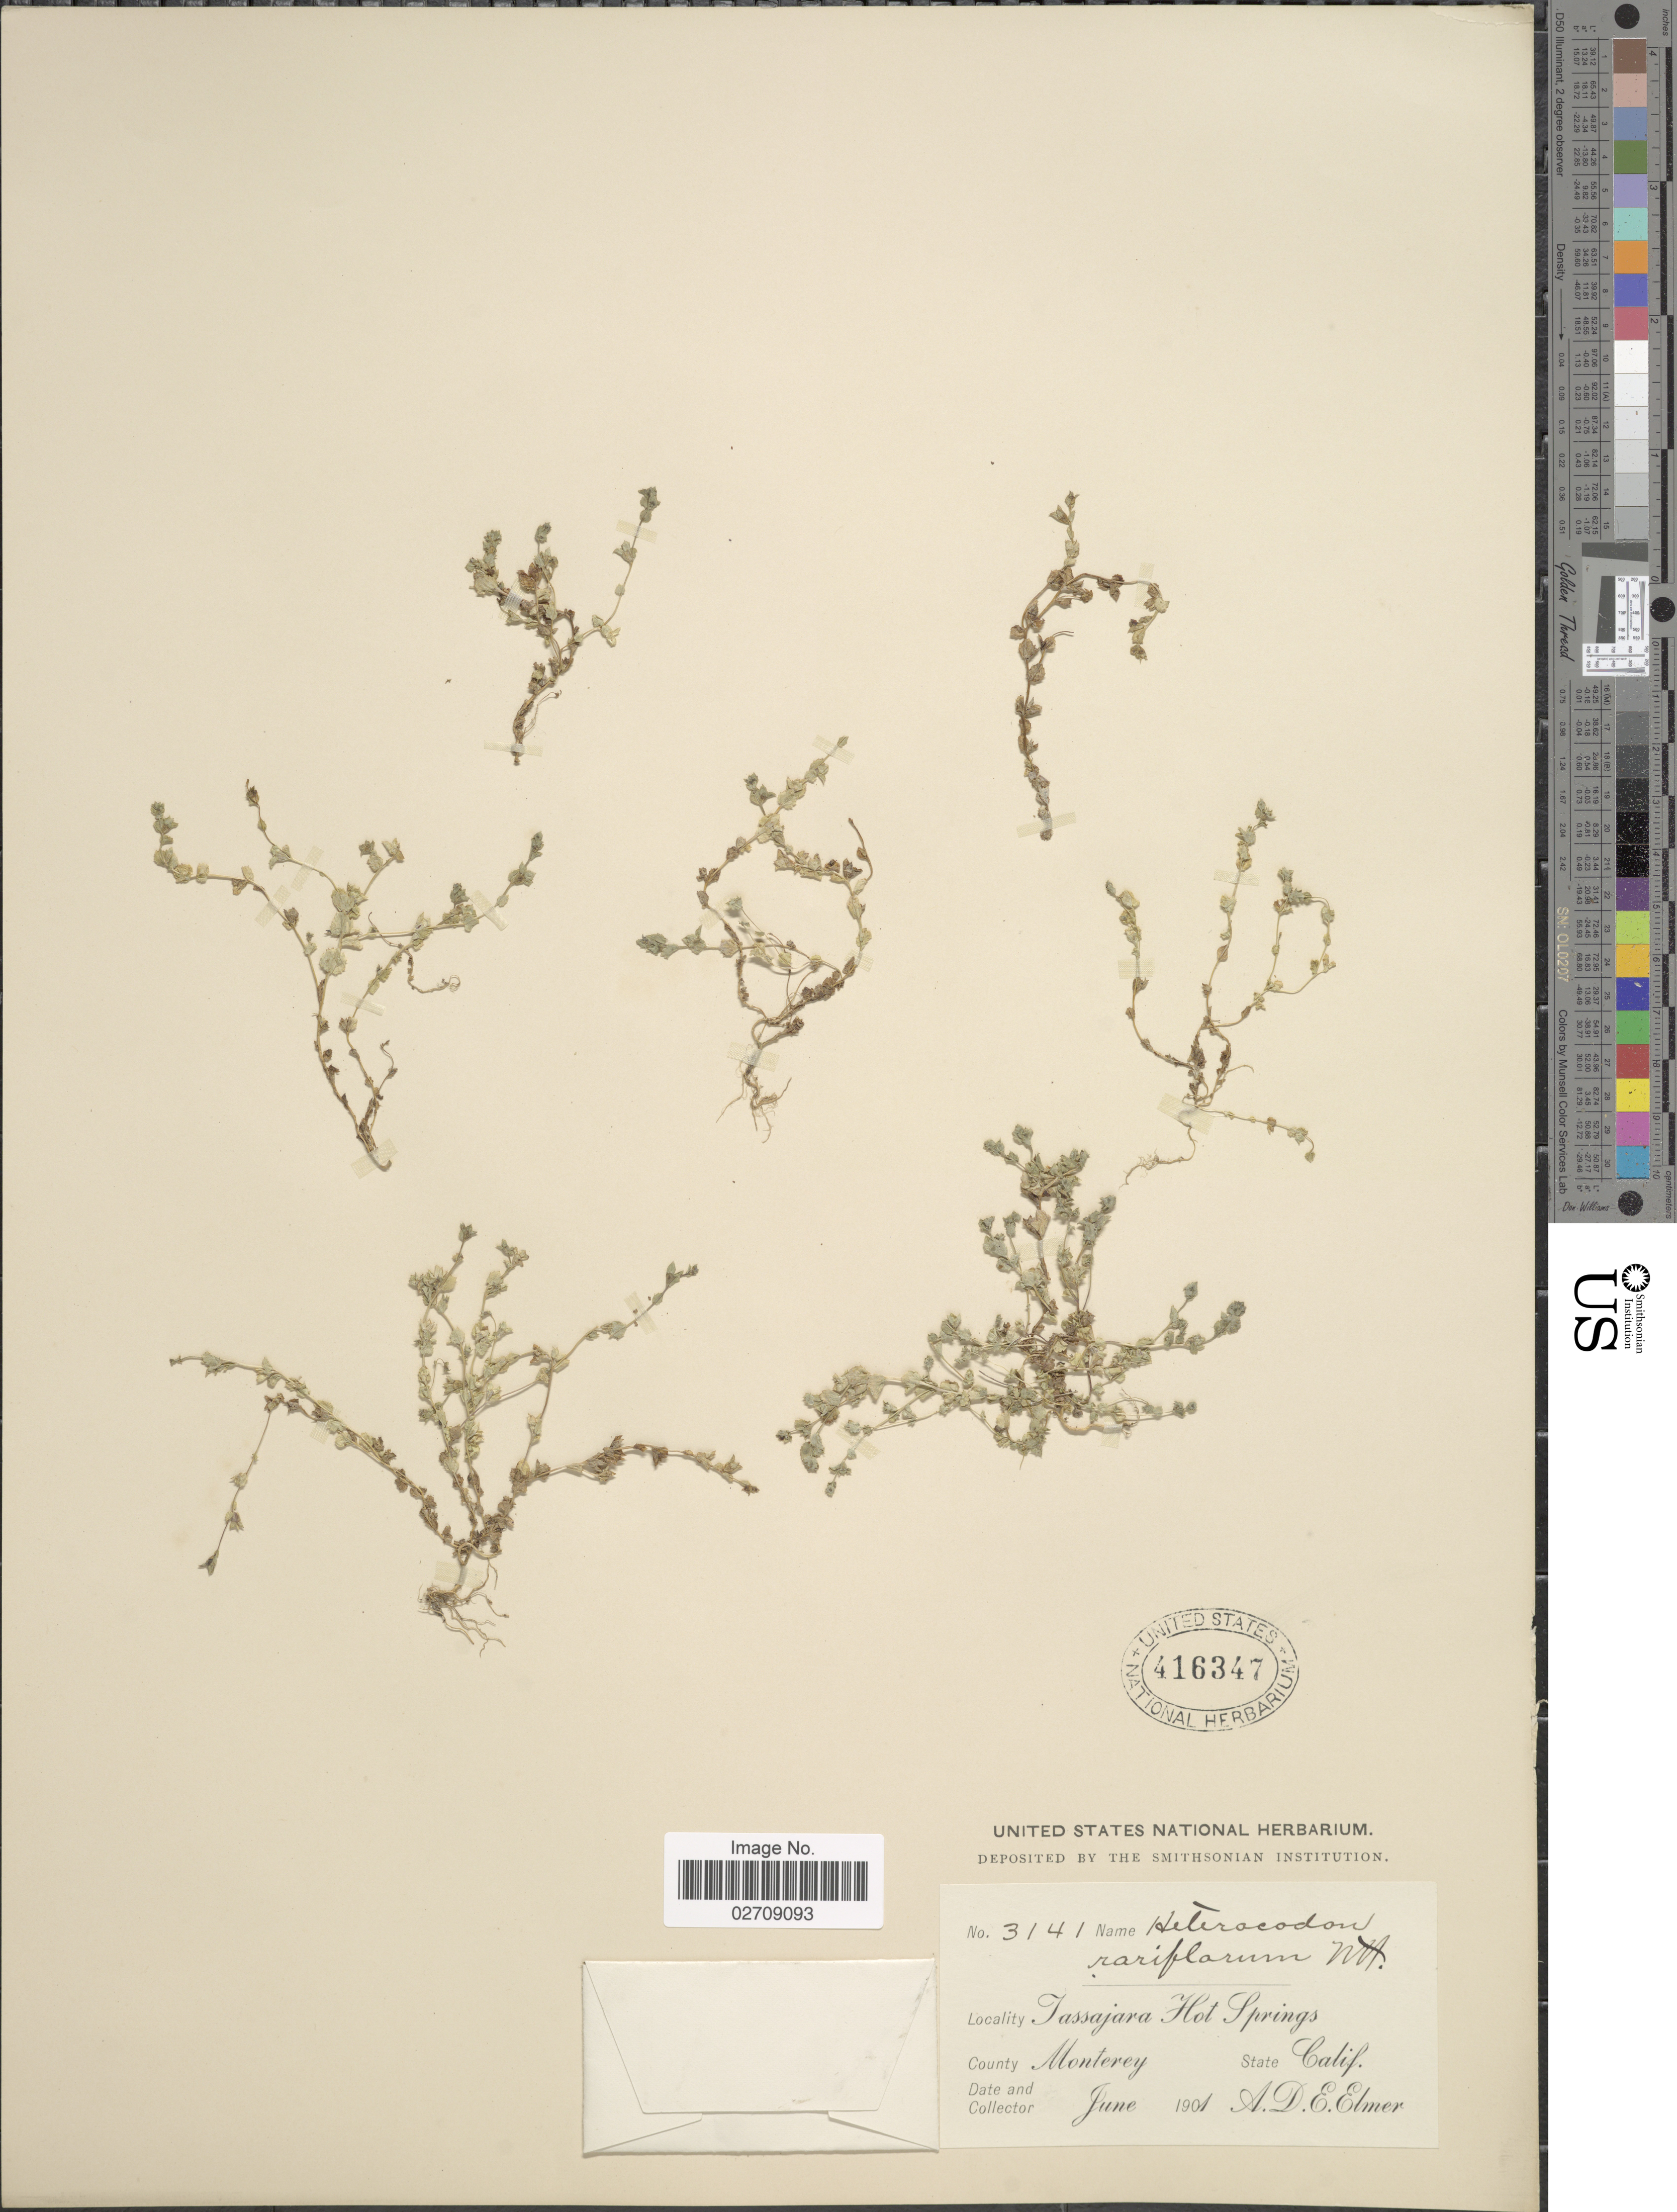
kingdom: Plantae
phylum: Tracheophyta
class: Magnoliopsida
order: Asterales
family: Campanulaceae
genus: Heterocodon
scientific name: Heterocodon rariflorum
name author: Nutt.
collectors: A. D. E. Elmer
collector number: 3141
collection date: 1901-06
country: United States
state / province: California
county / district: Monterey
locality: Tassajara Hot Springs. County Monterey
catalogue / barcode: US 416347